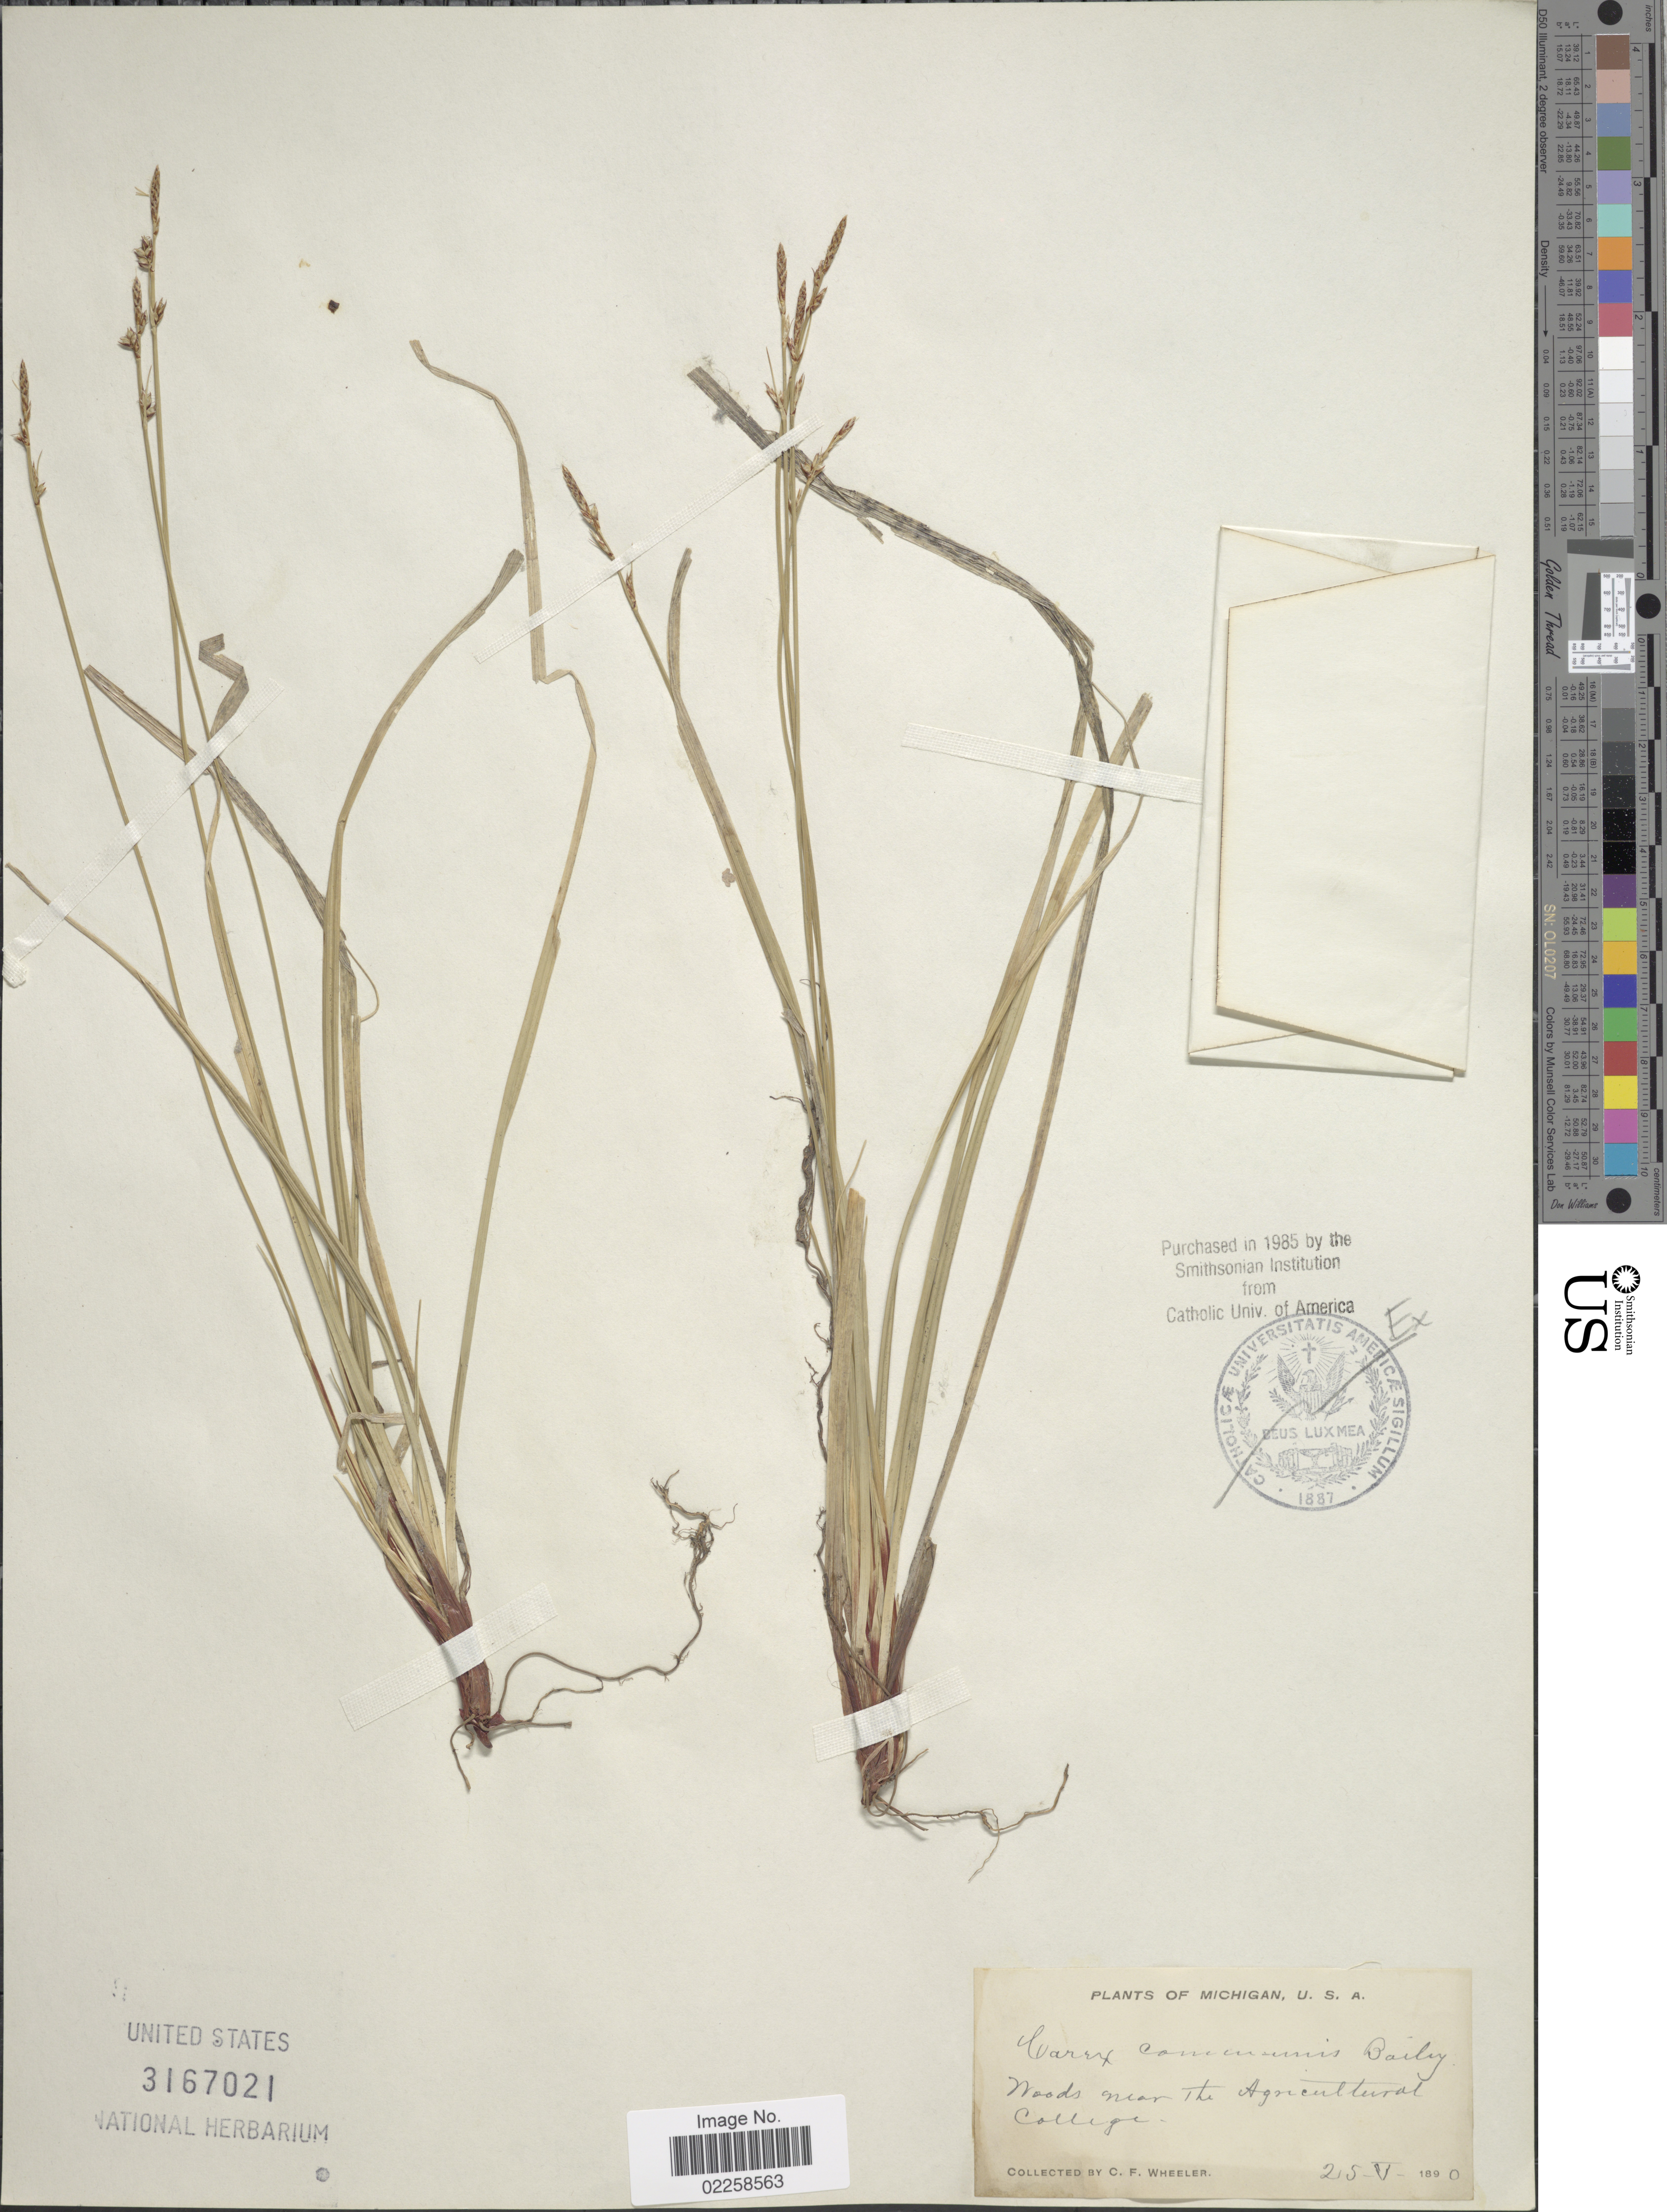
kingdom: Plantae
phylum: Tracheophyta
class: Liliopsida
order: Poales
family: Cyperaceae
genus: Carex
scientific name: Carex communis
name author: L.H. Bailey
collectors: C. Wheeler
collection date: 1890-05-25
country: United States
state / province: Michigan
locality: Woods near the Agricultural College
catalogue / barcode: US 3167021